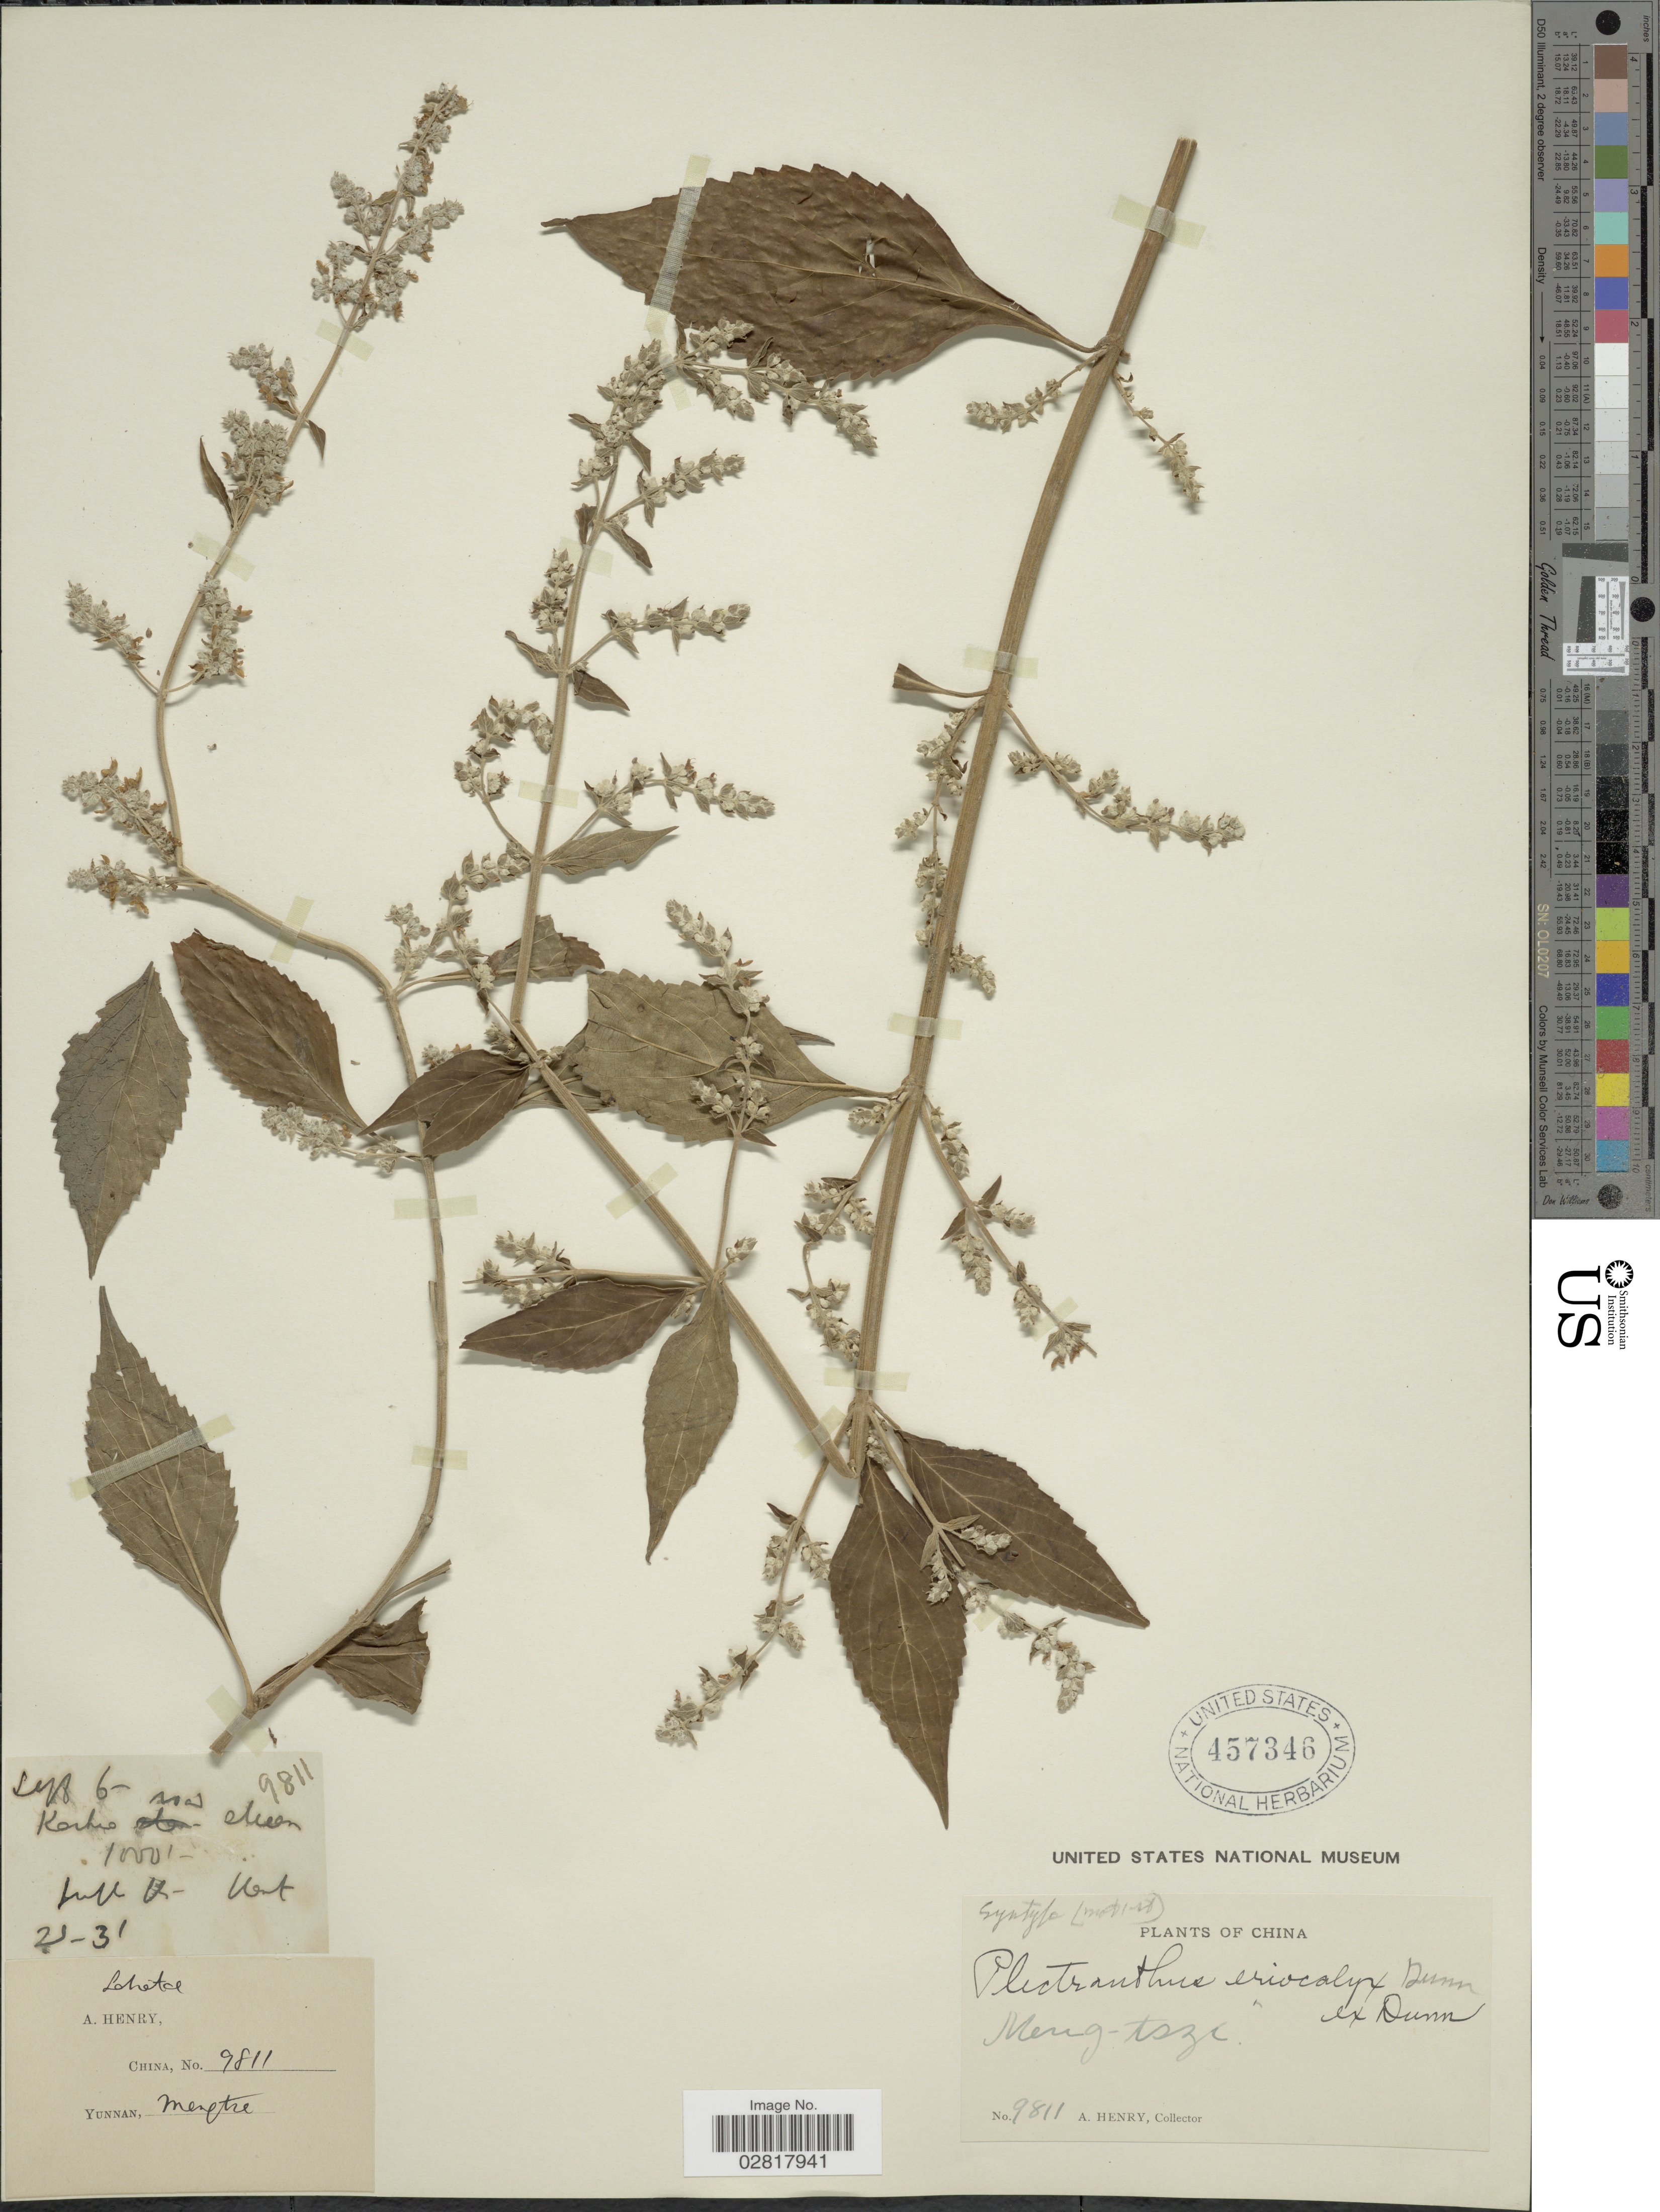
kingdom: Plantae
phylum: Tracheophyta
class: Magnoliopsida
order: Lamiales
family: Lamiaceae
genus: Plectranthus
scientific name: Plectranthus eriocalyx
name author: Dunn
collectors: A. Henry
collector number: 9811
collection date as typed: Transcribed d/m/y: /9/6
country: China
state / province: Yunnan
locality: Meng-tsze.Kai hue road - stream.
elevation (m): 305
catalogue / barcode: US 457346